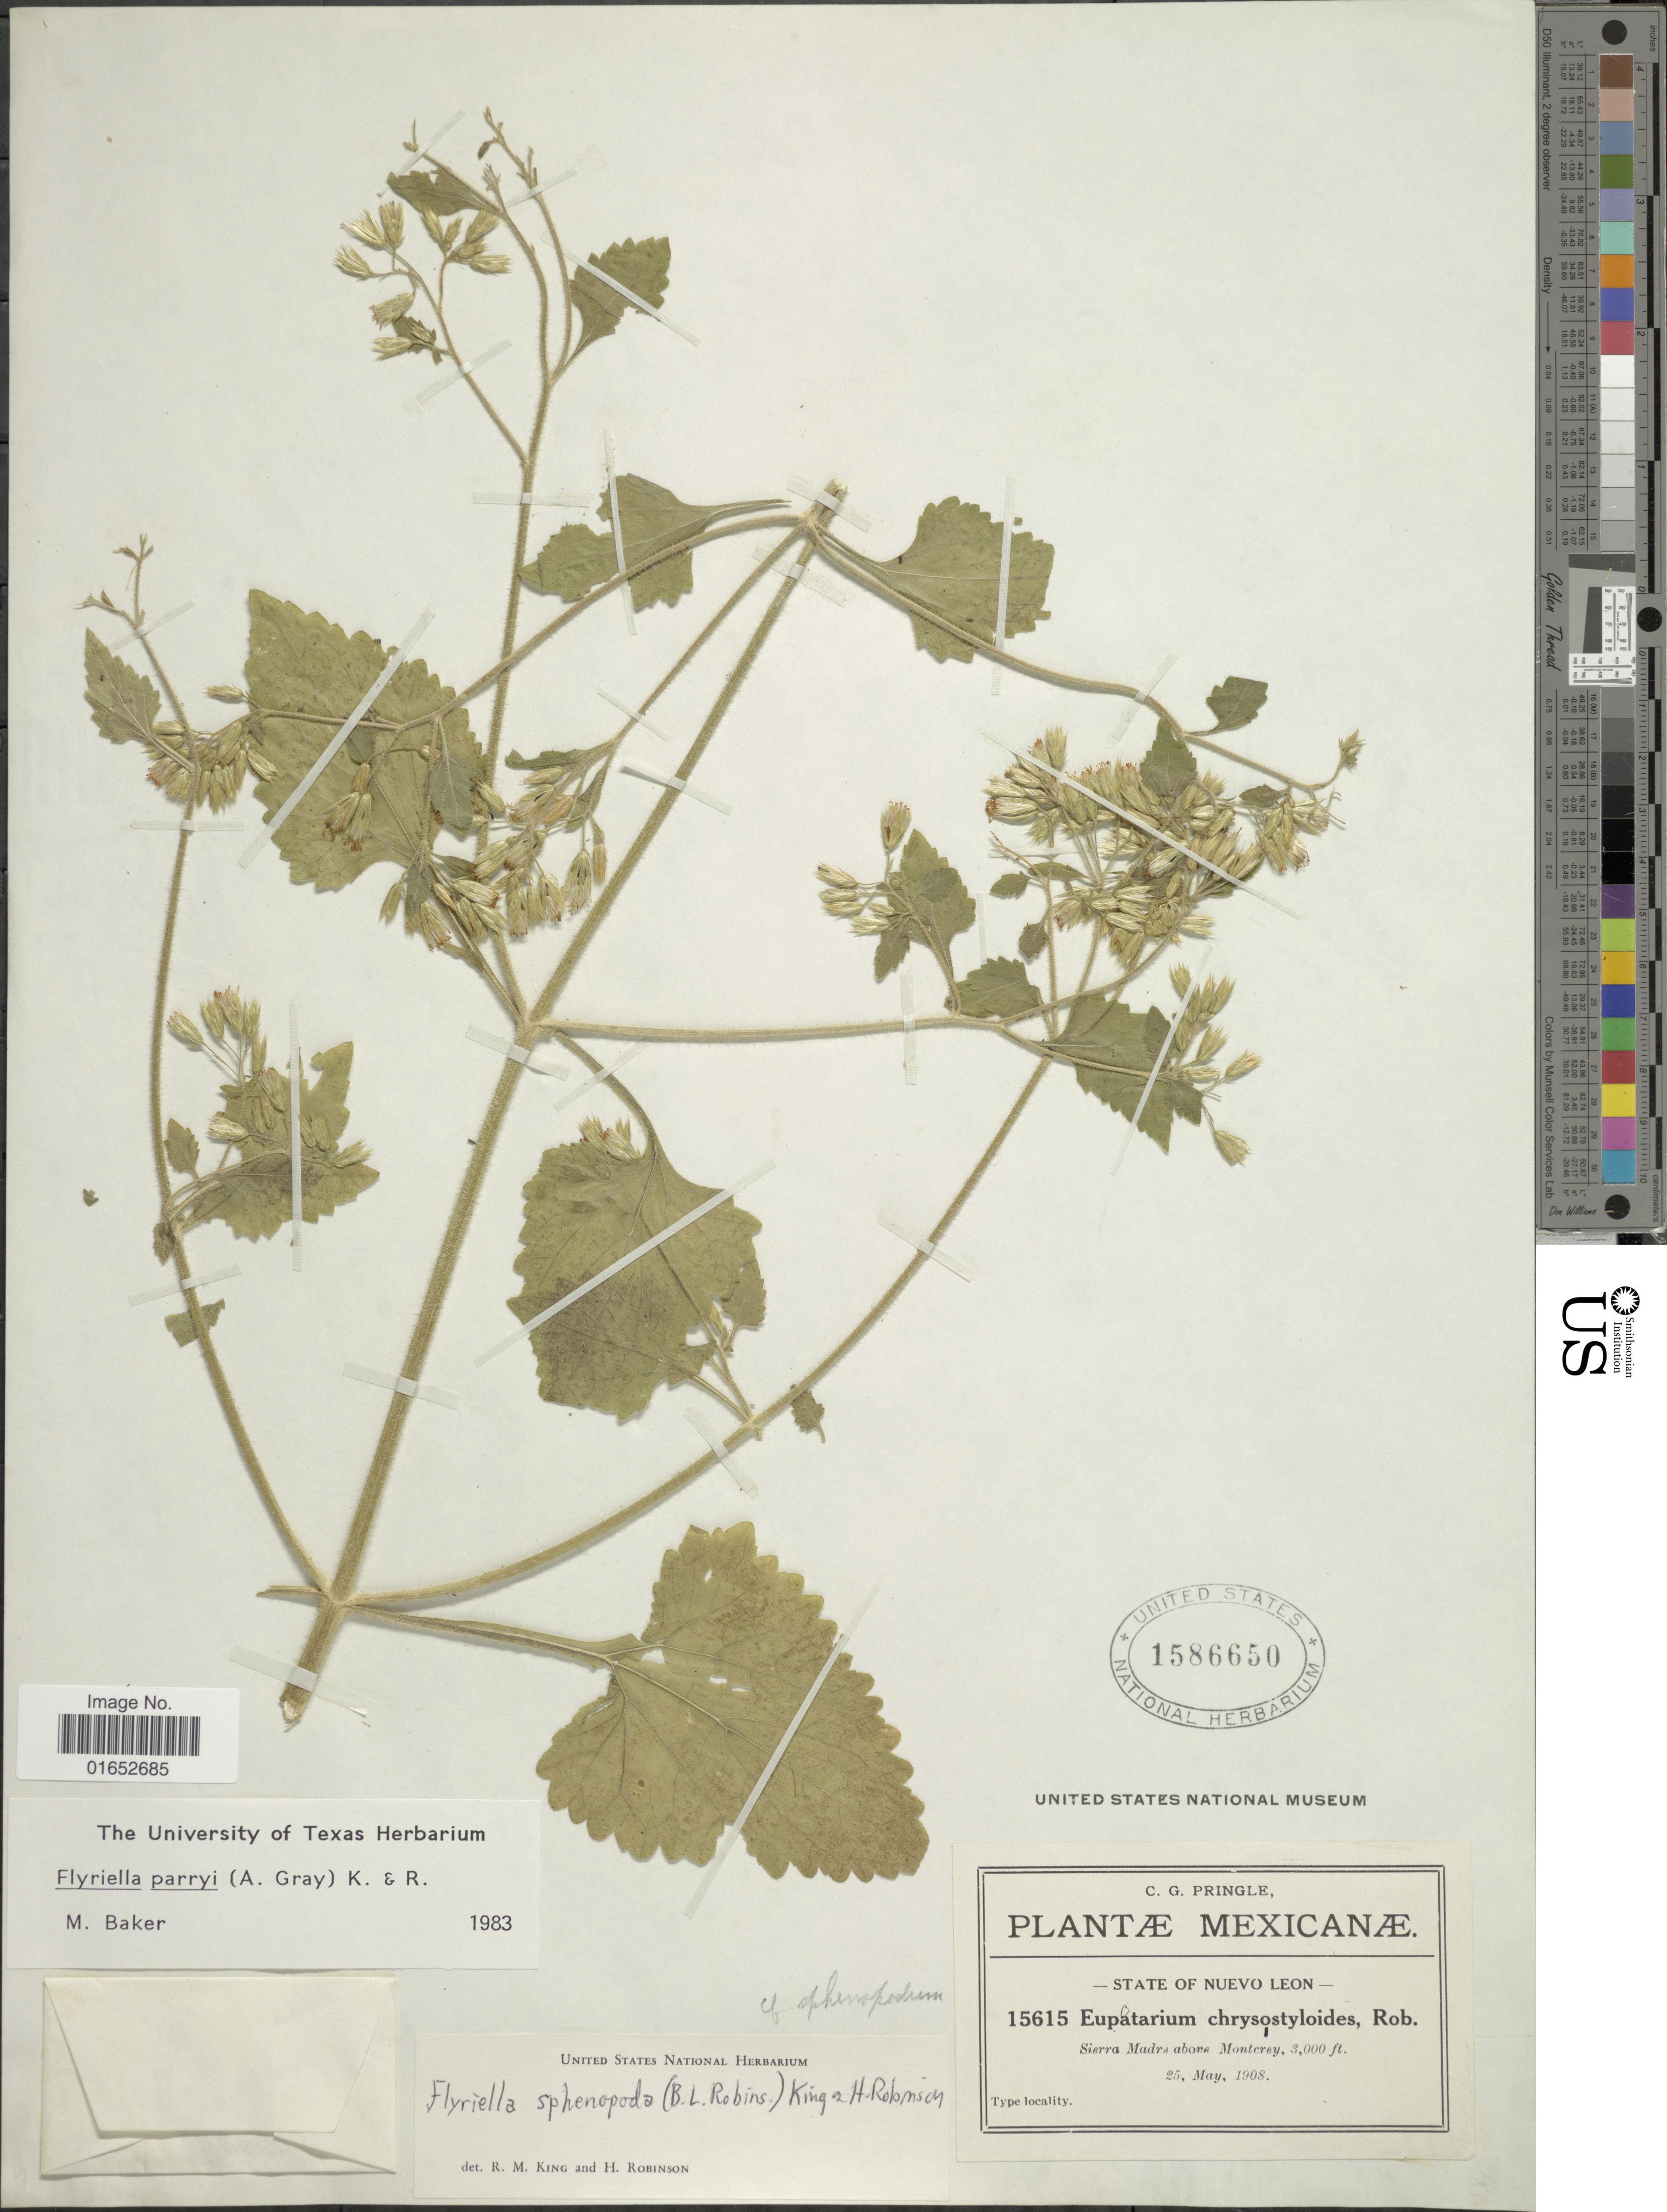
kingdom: Plantae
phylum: Tracheophyta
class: Magnoliopsida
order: Asterales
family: Asteraceae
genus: Flyriella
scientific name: Flyriella parryi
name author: (A. Gray) R.M. King & H. Rob.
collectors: C. G. Pringle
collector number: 15615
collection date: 1908-05-25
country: Mexico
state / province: Nuevo León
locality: Sierra Madre above Monterey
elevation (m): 914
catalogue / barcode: US 1586650